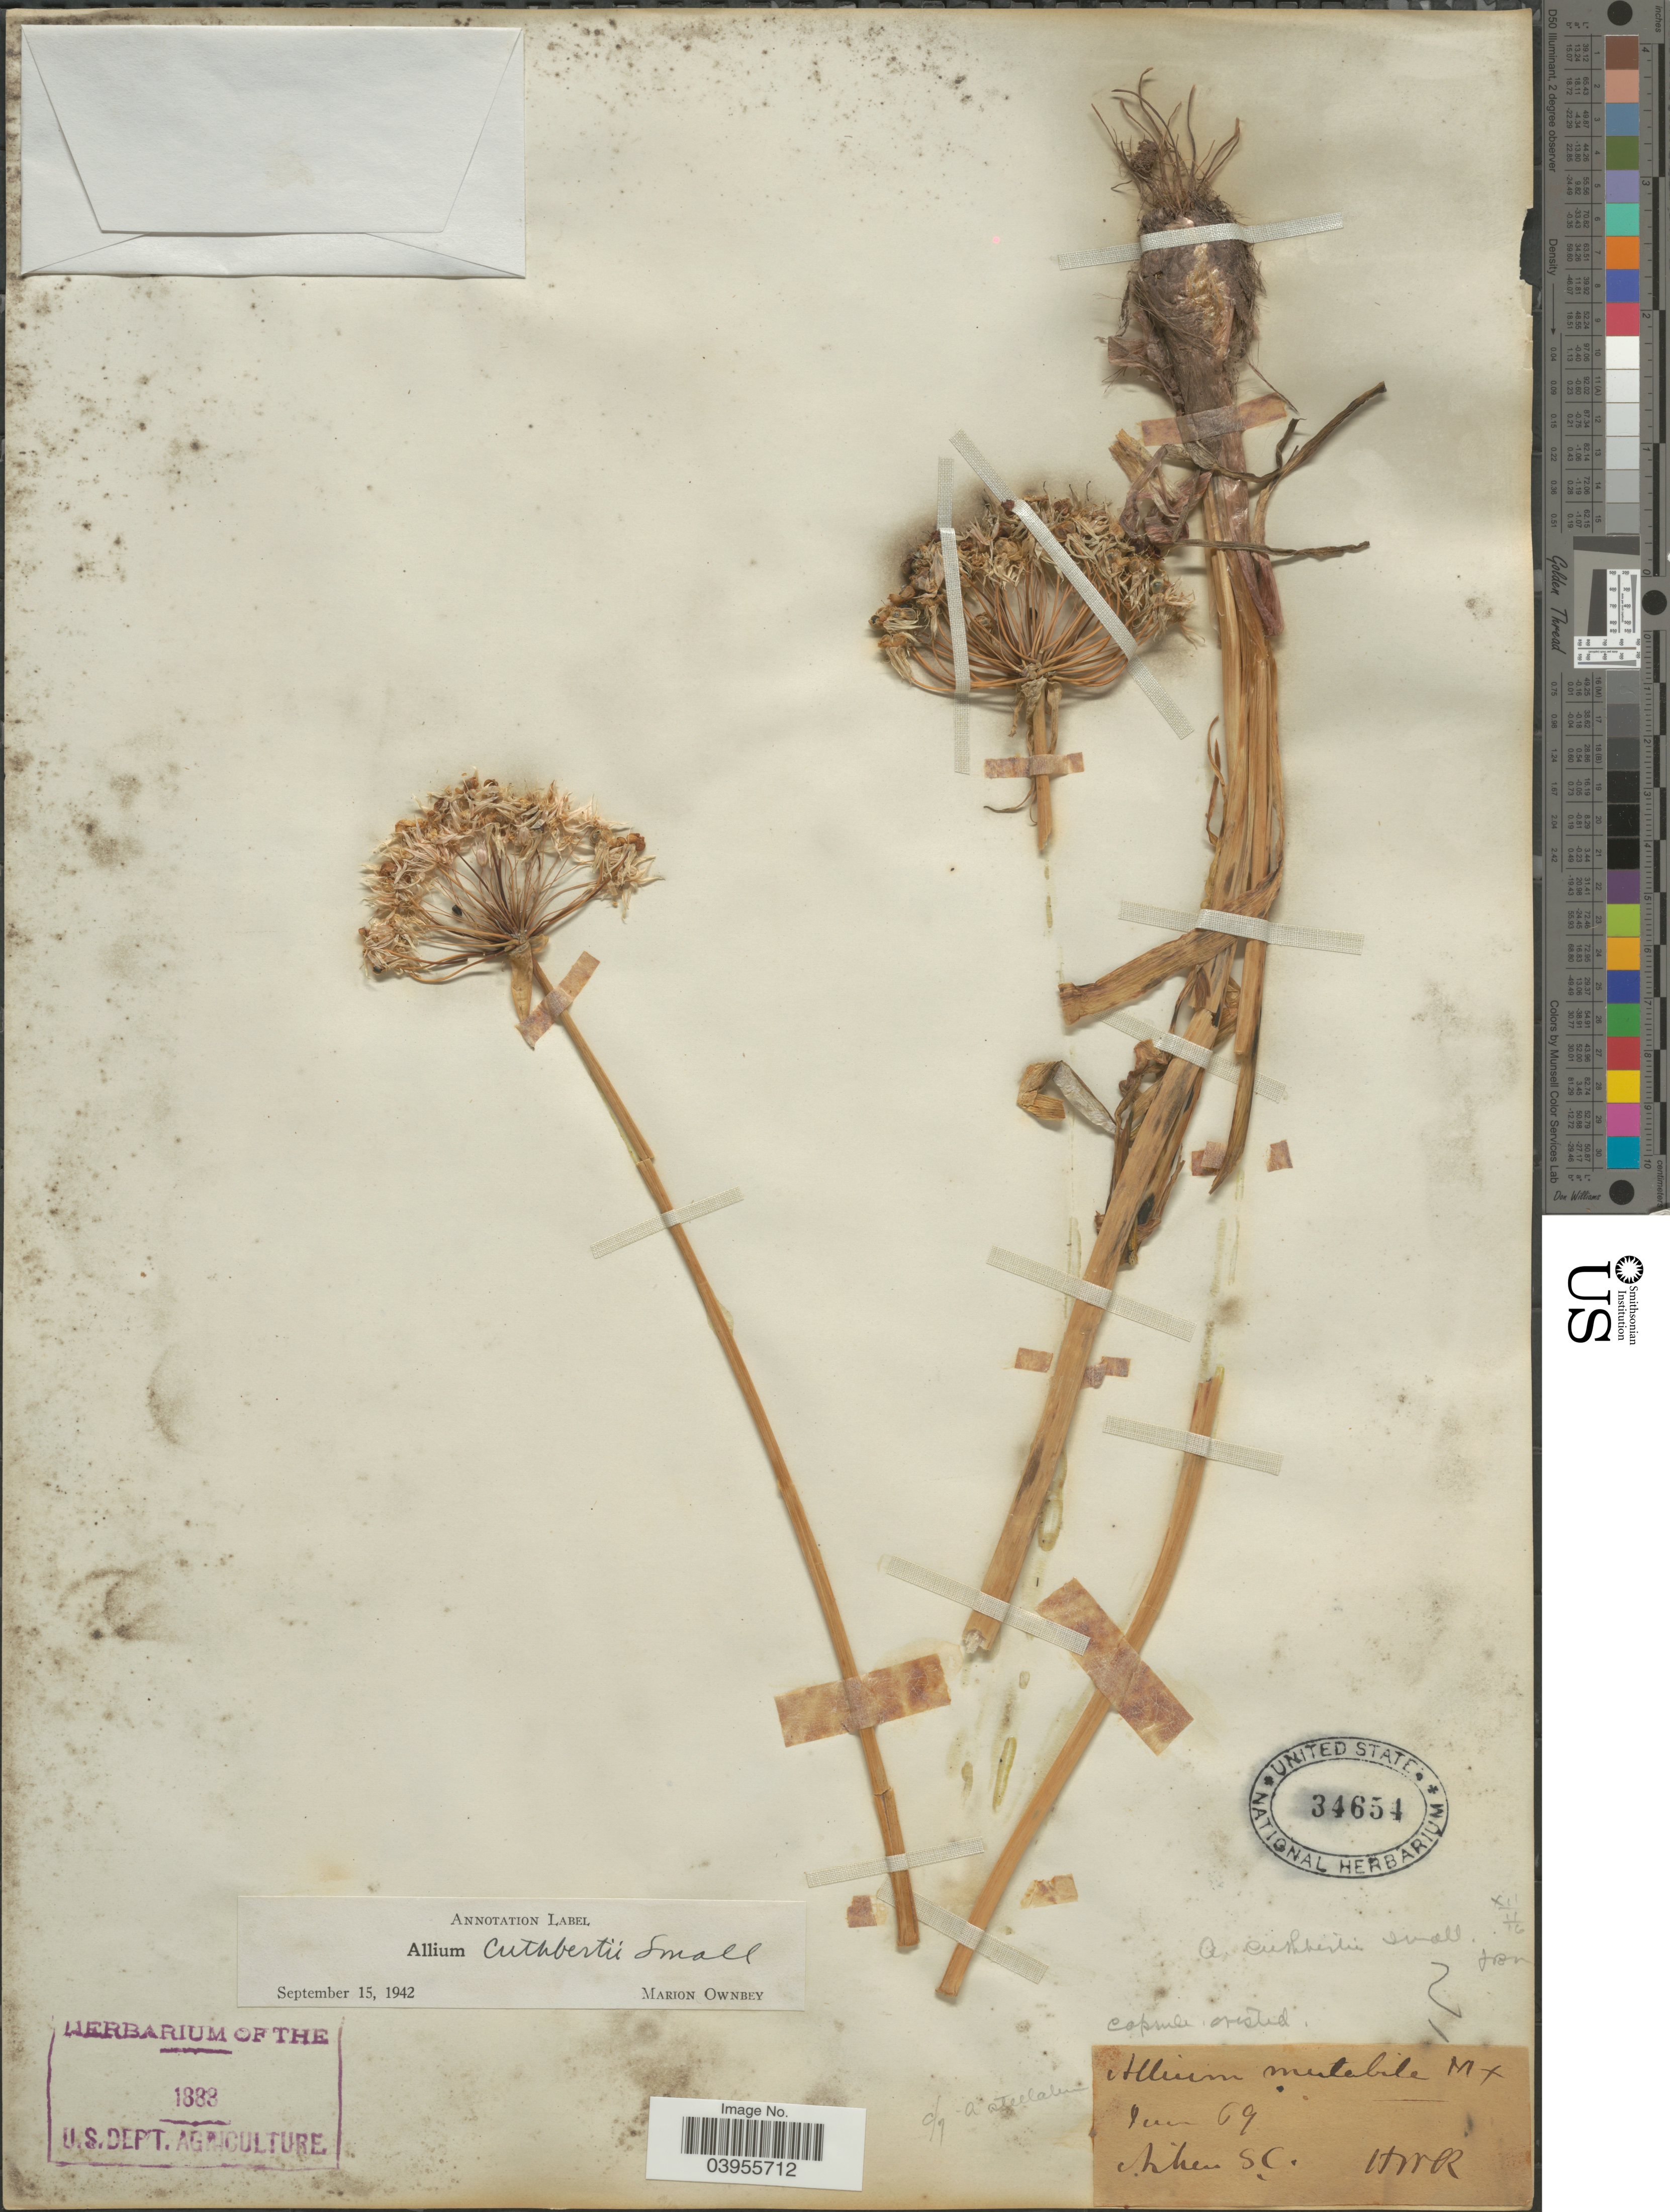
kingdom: Plantae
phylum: Tracheophyta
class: Liliopsida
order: Asparagales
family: Amaryllidaceae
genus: Allium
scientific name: Allium cuthbertii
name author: Small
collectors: H. W. R.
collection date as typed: Transcribed d/m/y: /6/69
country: United States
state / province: South Carolina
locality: Aiken.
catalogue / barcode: US 34654